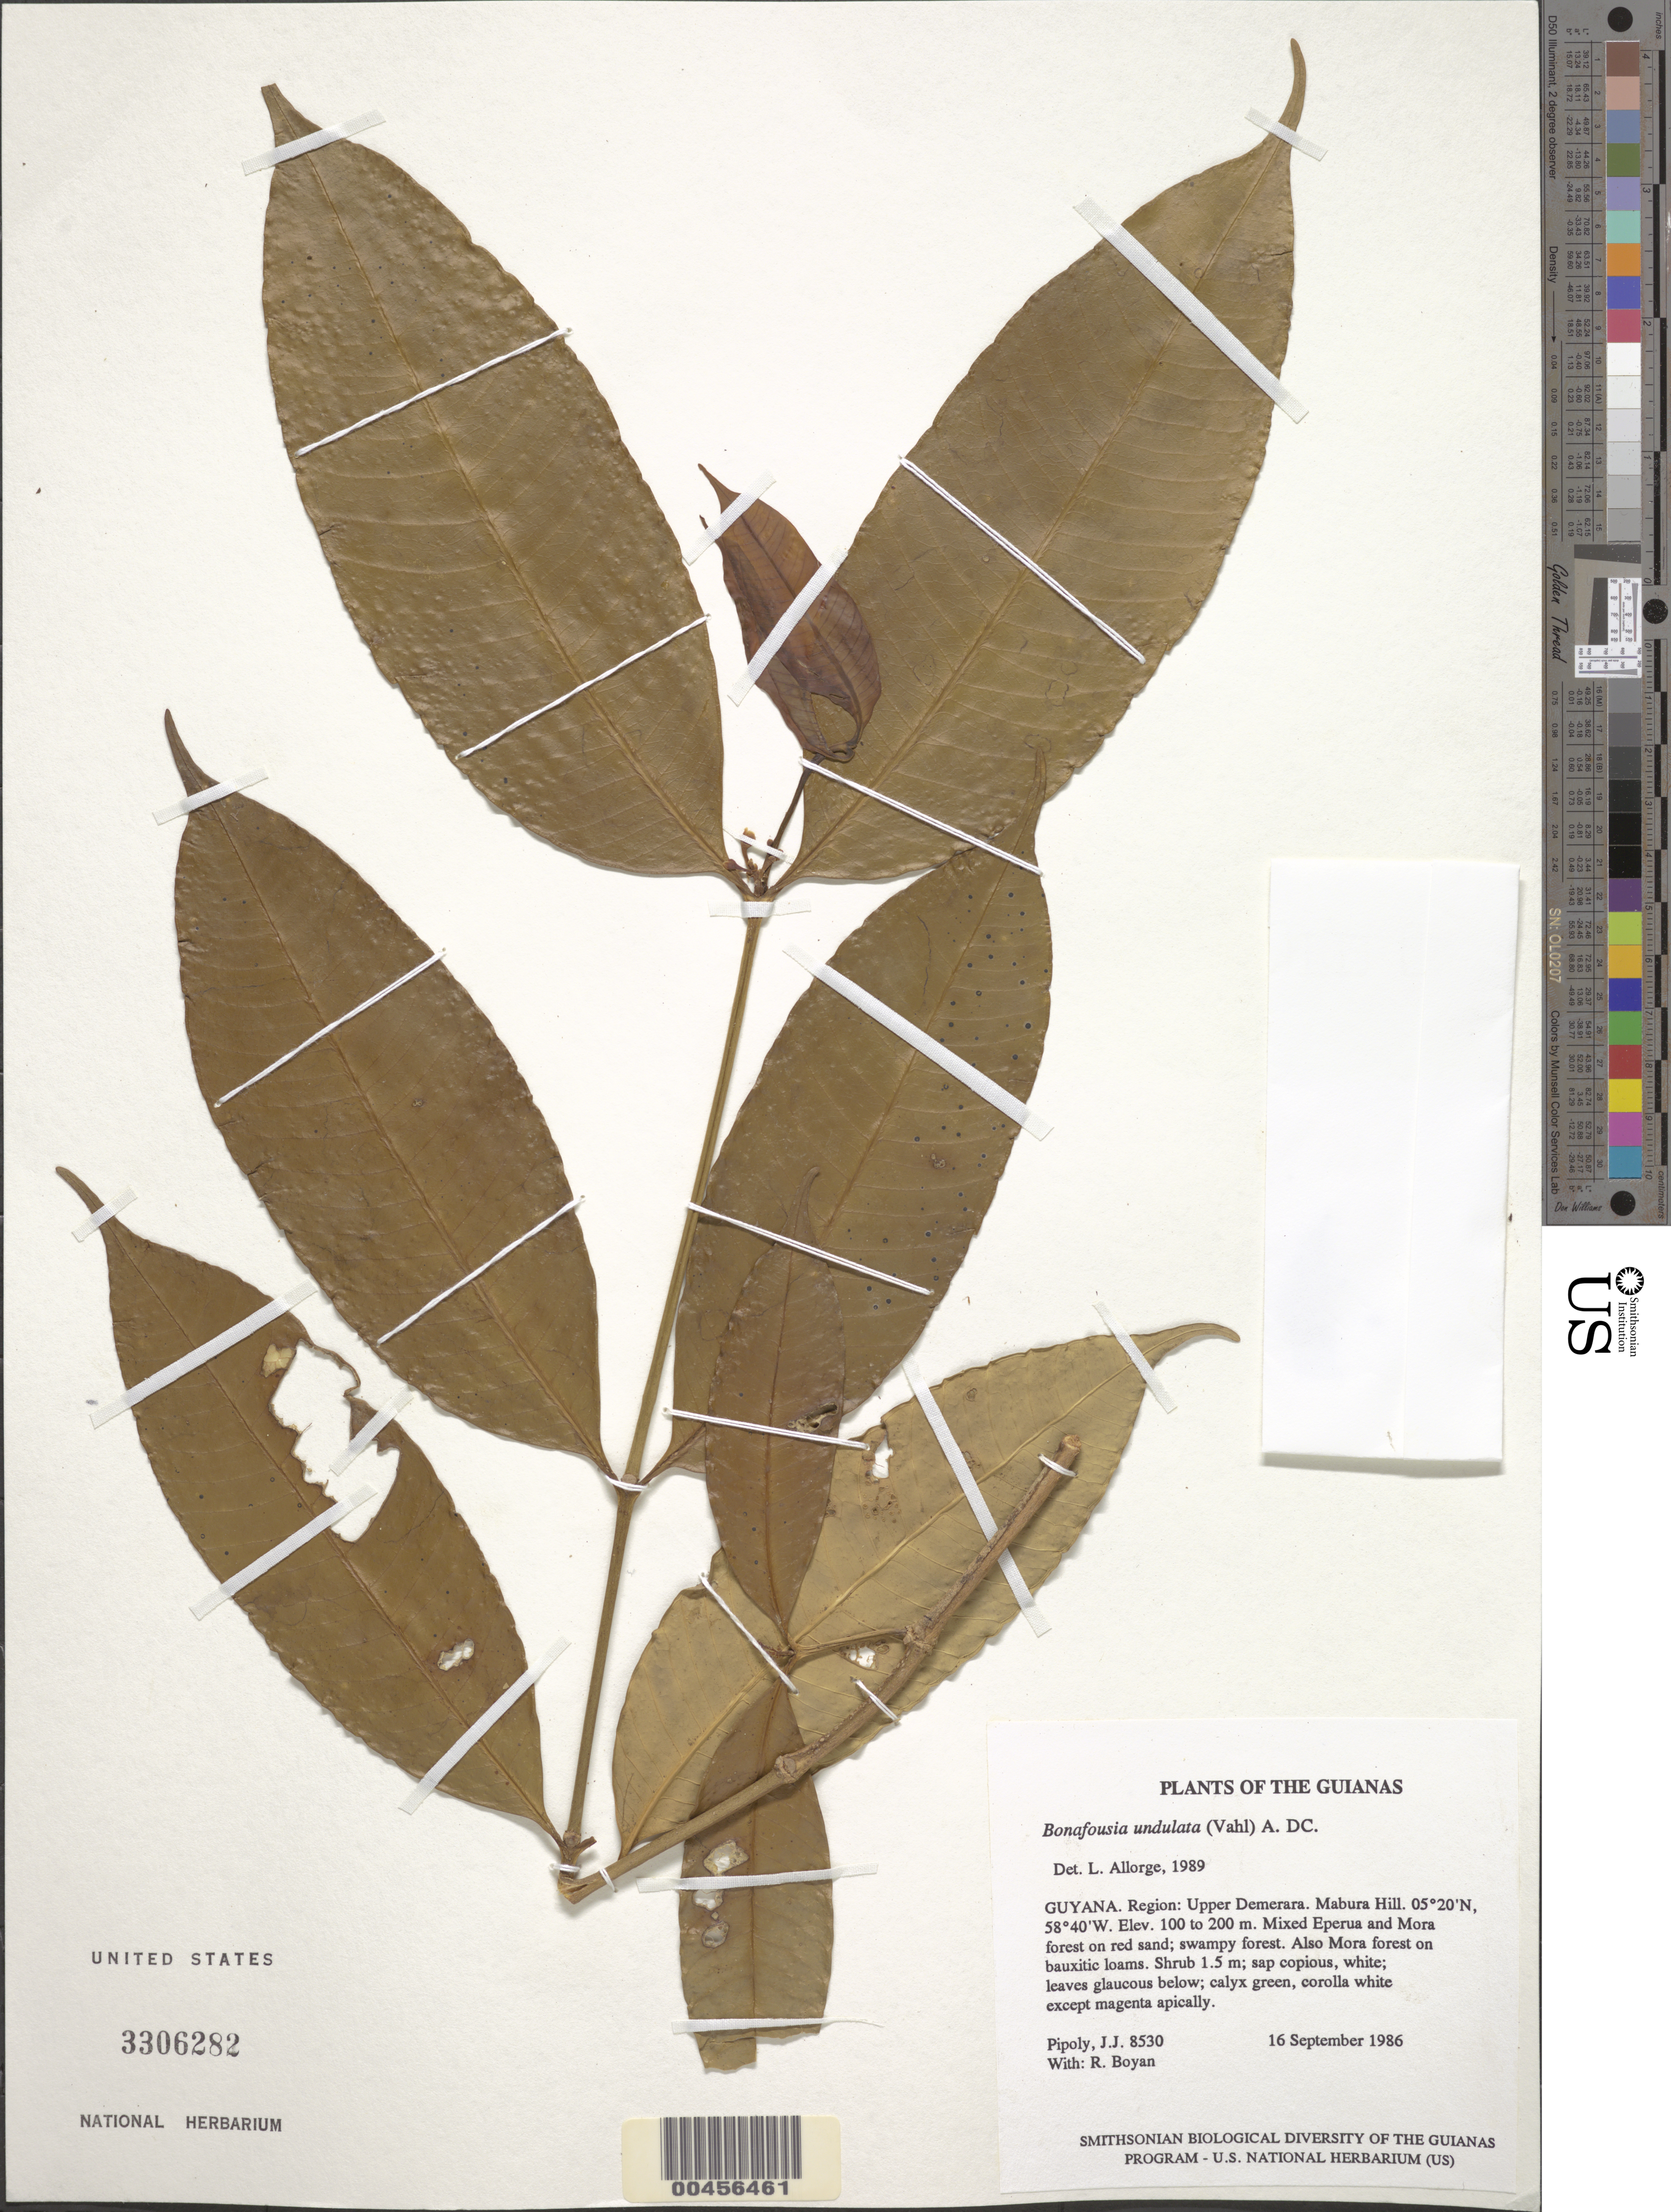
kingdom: Plantae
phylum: Tracheophyta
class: Magnoliopsida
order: Gentianales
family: Apocynaceae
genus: Bonafousia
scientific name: Bonafousia undulata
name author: (Vahl) A. DC.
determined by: Allorge, L.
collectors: J. J. Pipoly & R. Boyan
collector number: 8530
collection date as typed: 16 September 1986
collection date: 1986-09-16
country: Guyana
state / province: U. Demerara-Berbice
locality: Mabura Hill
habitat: Mixed Eperua and Mora forest on red sand; swampy forest. Also Mora forest on bauxitic loams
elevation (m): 100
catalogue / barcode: US 3306282